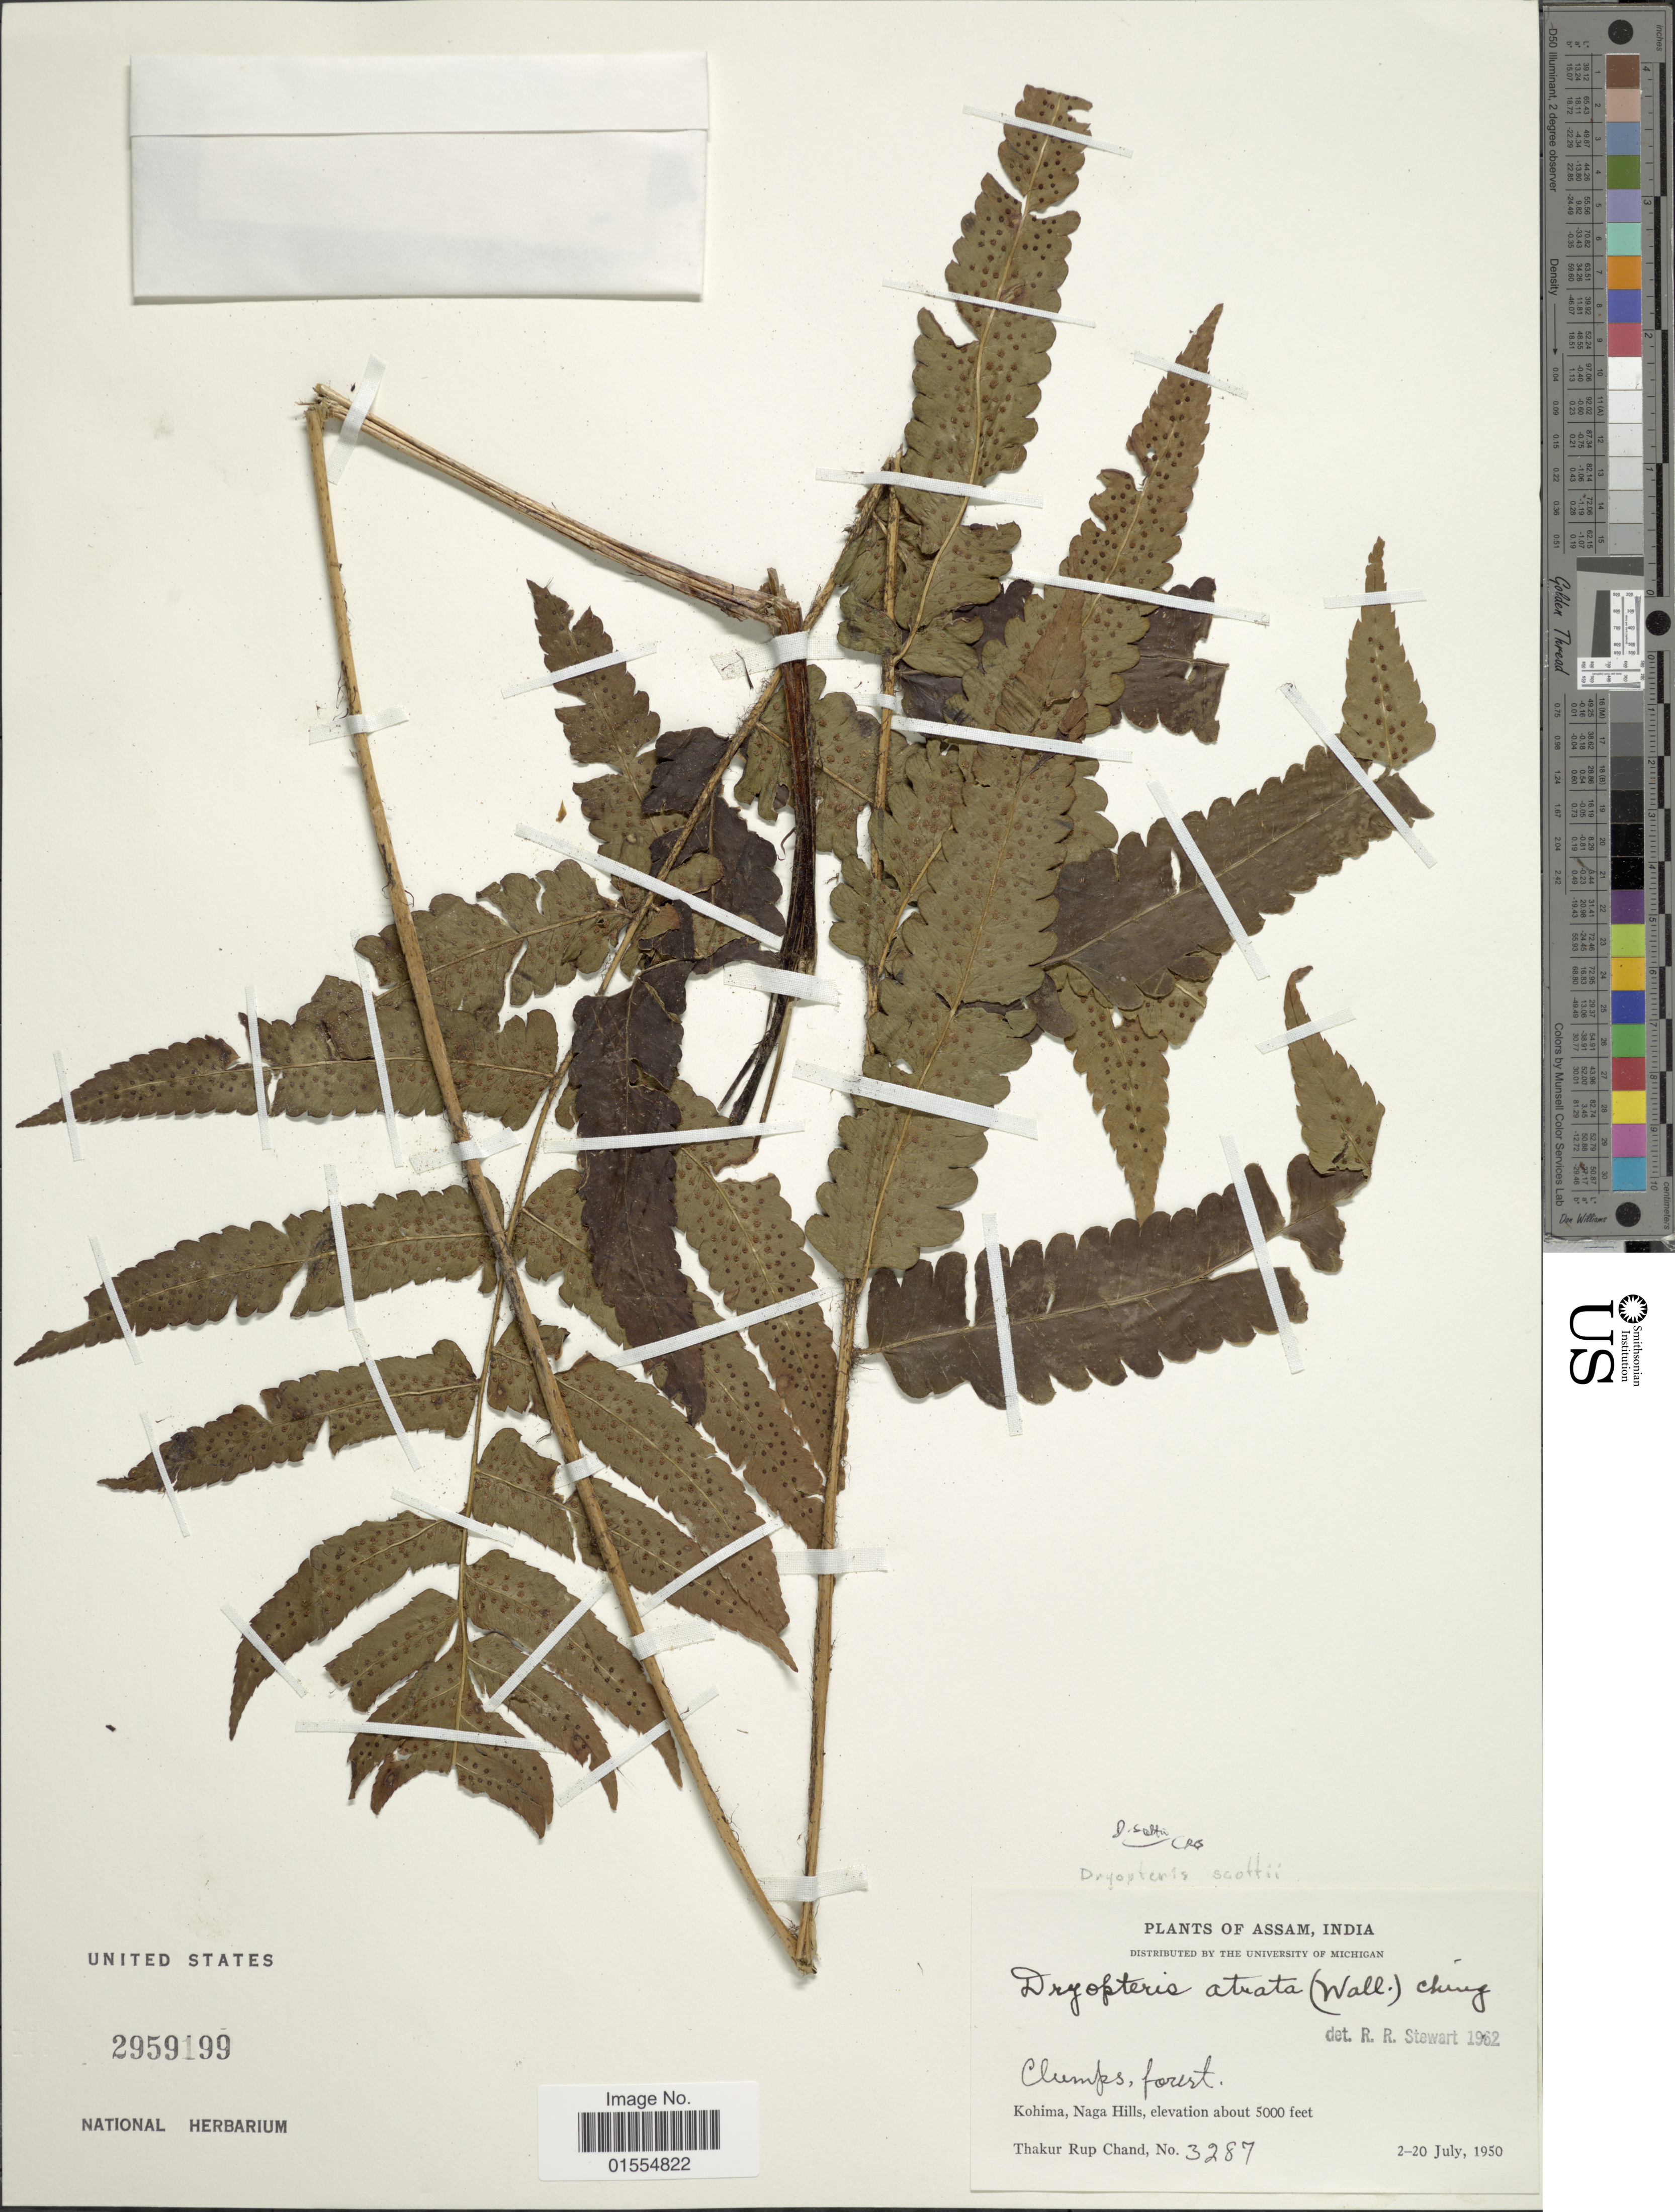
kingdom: Plantae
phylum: Tracheophyta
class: Polypodiopsida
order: Polypodiales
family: Dryopteridaceae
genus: Dryopteris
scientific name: Dryopteris scottii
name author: (Bedd.) Ching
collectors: T. R. Chand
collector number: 3287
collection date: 1950-07-02/1950-07-20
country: India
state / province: Nagaland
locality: Assam, India, Kohima Naga Hills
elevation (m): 1524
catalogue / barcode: US 2959199